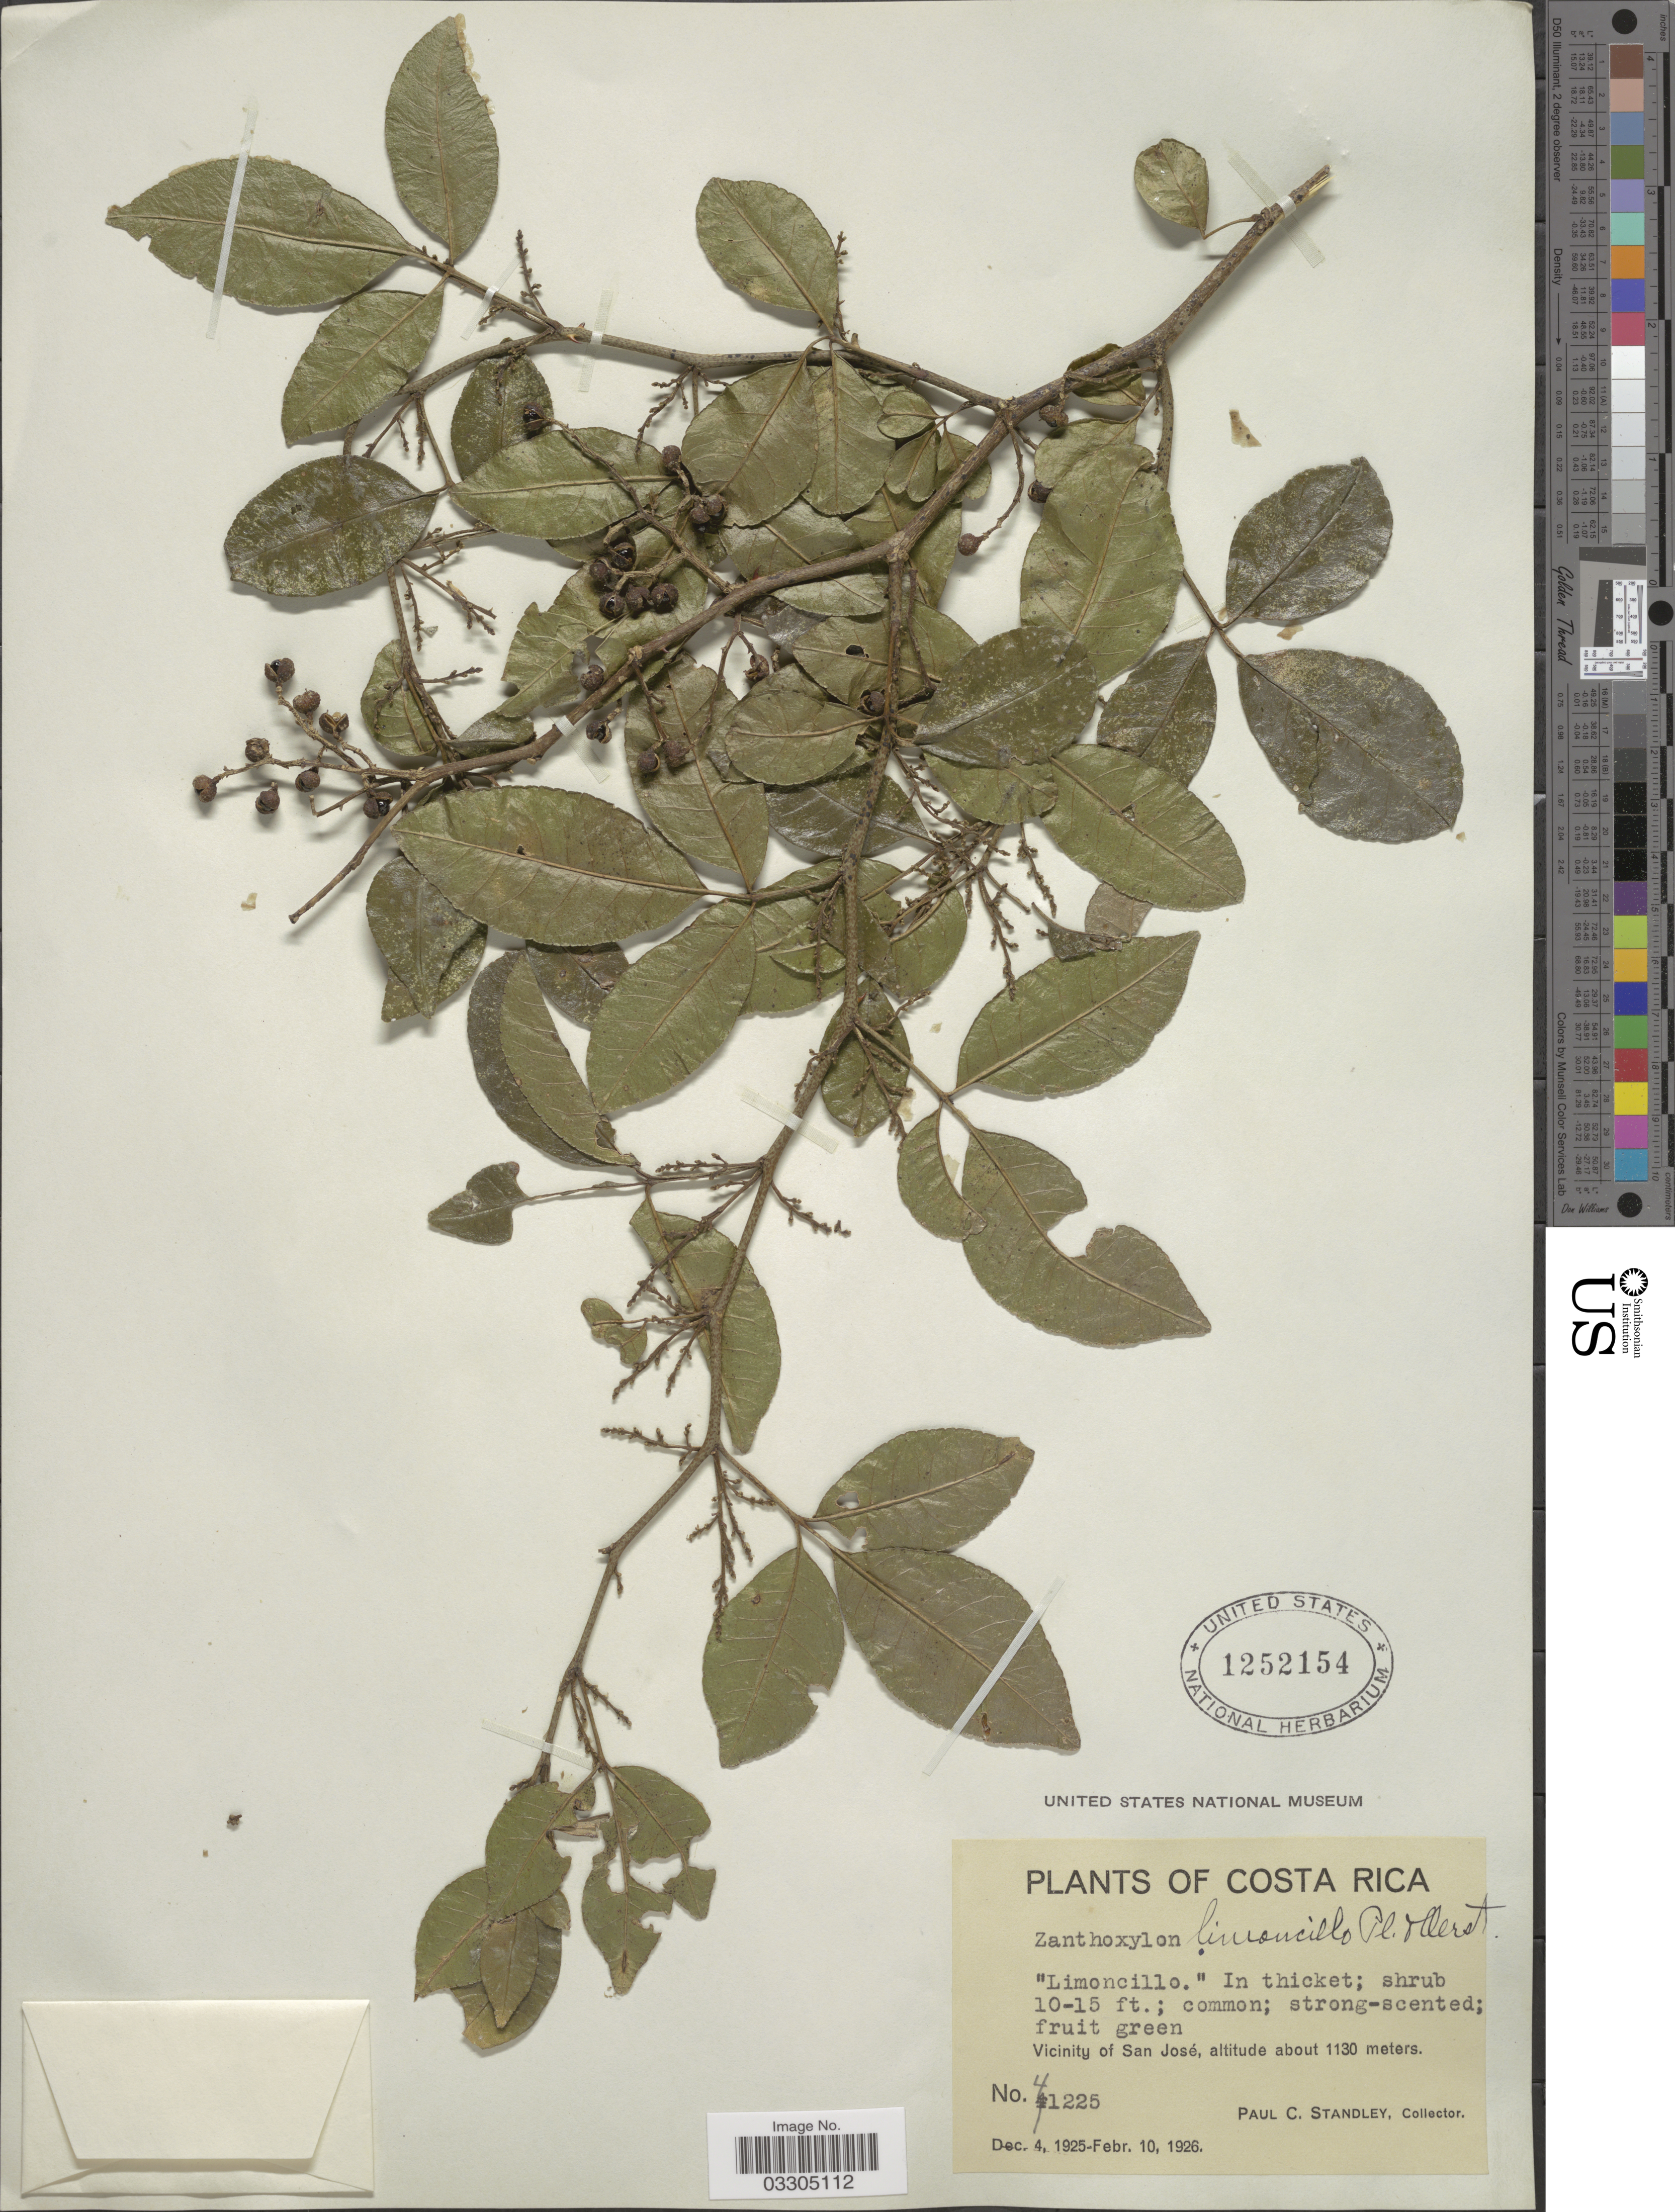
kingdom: Plantae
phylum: Tracheophyta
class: Magnoliopsida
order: Sapindales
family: Rutaceae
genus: Zanthoxylum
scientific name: Zanthoxylum limoncello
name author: Planch. & Oerst.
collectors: P. C. Standley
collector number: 41225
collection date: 1925-12-04/1926-02-10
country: Costa Rica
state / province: San José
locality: Vicinity of San José.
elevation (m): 1130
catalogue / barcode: US 1252154